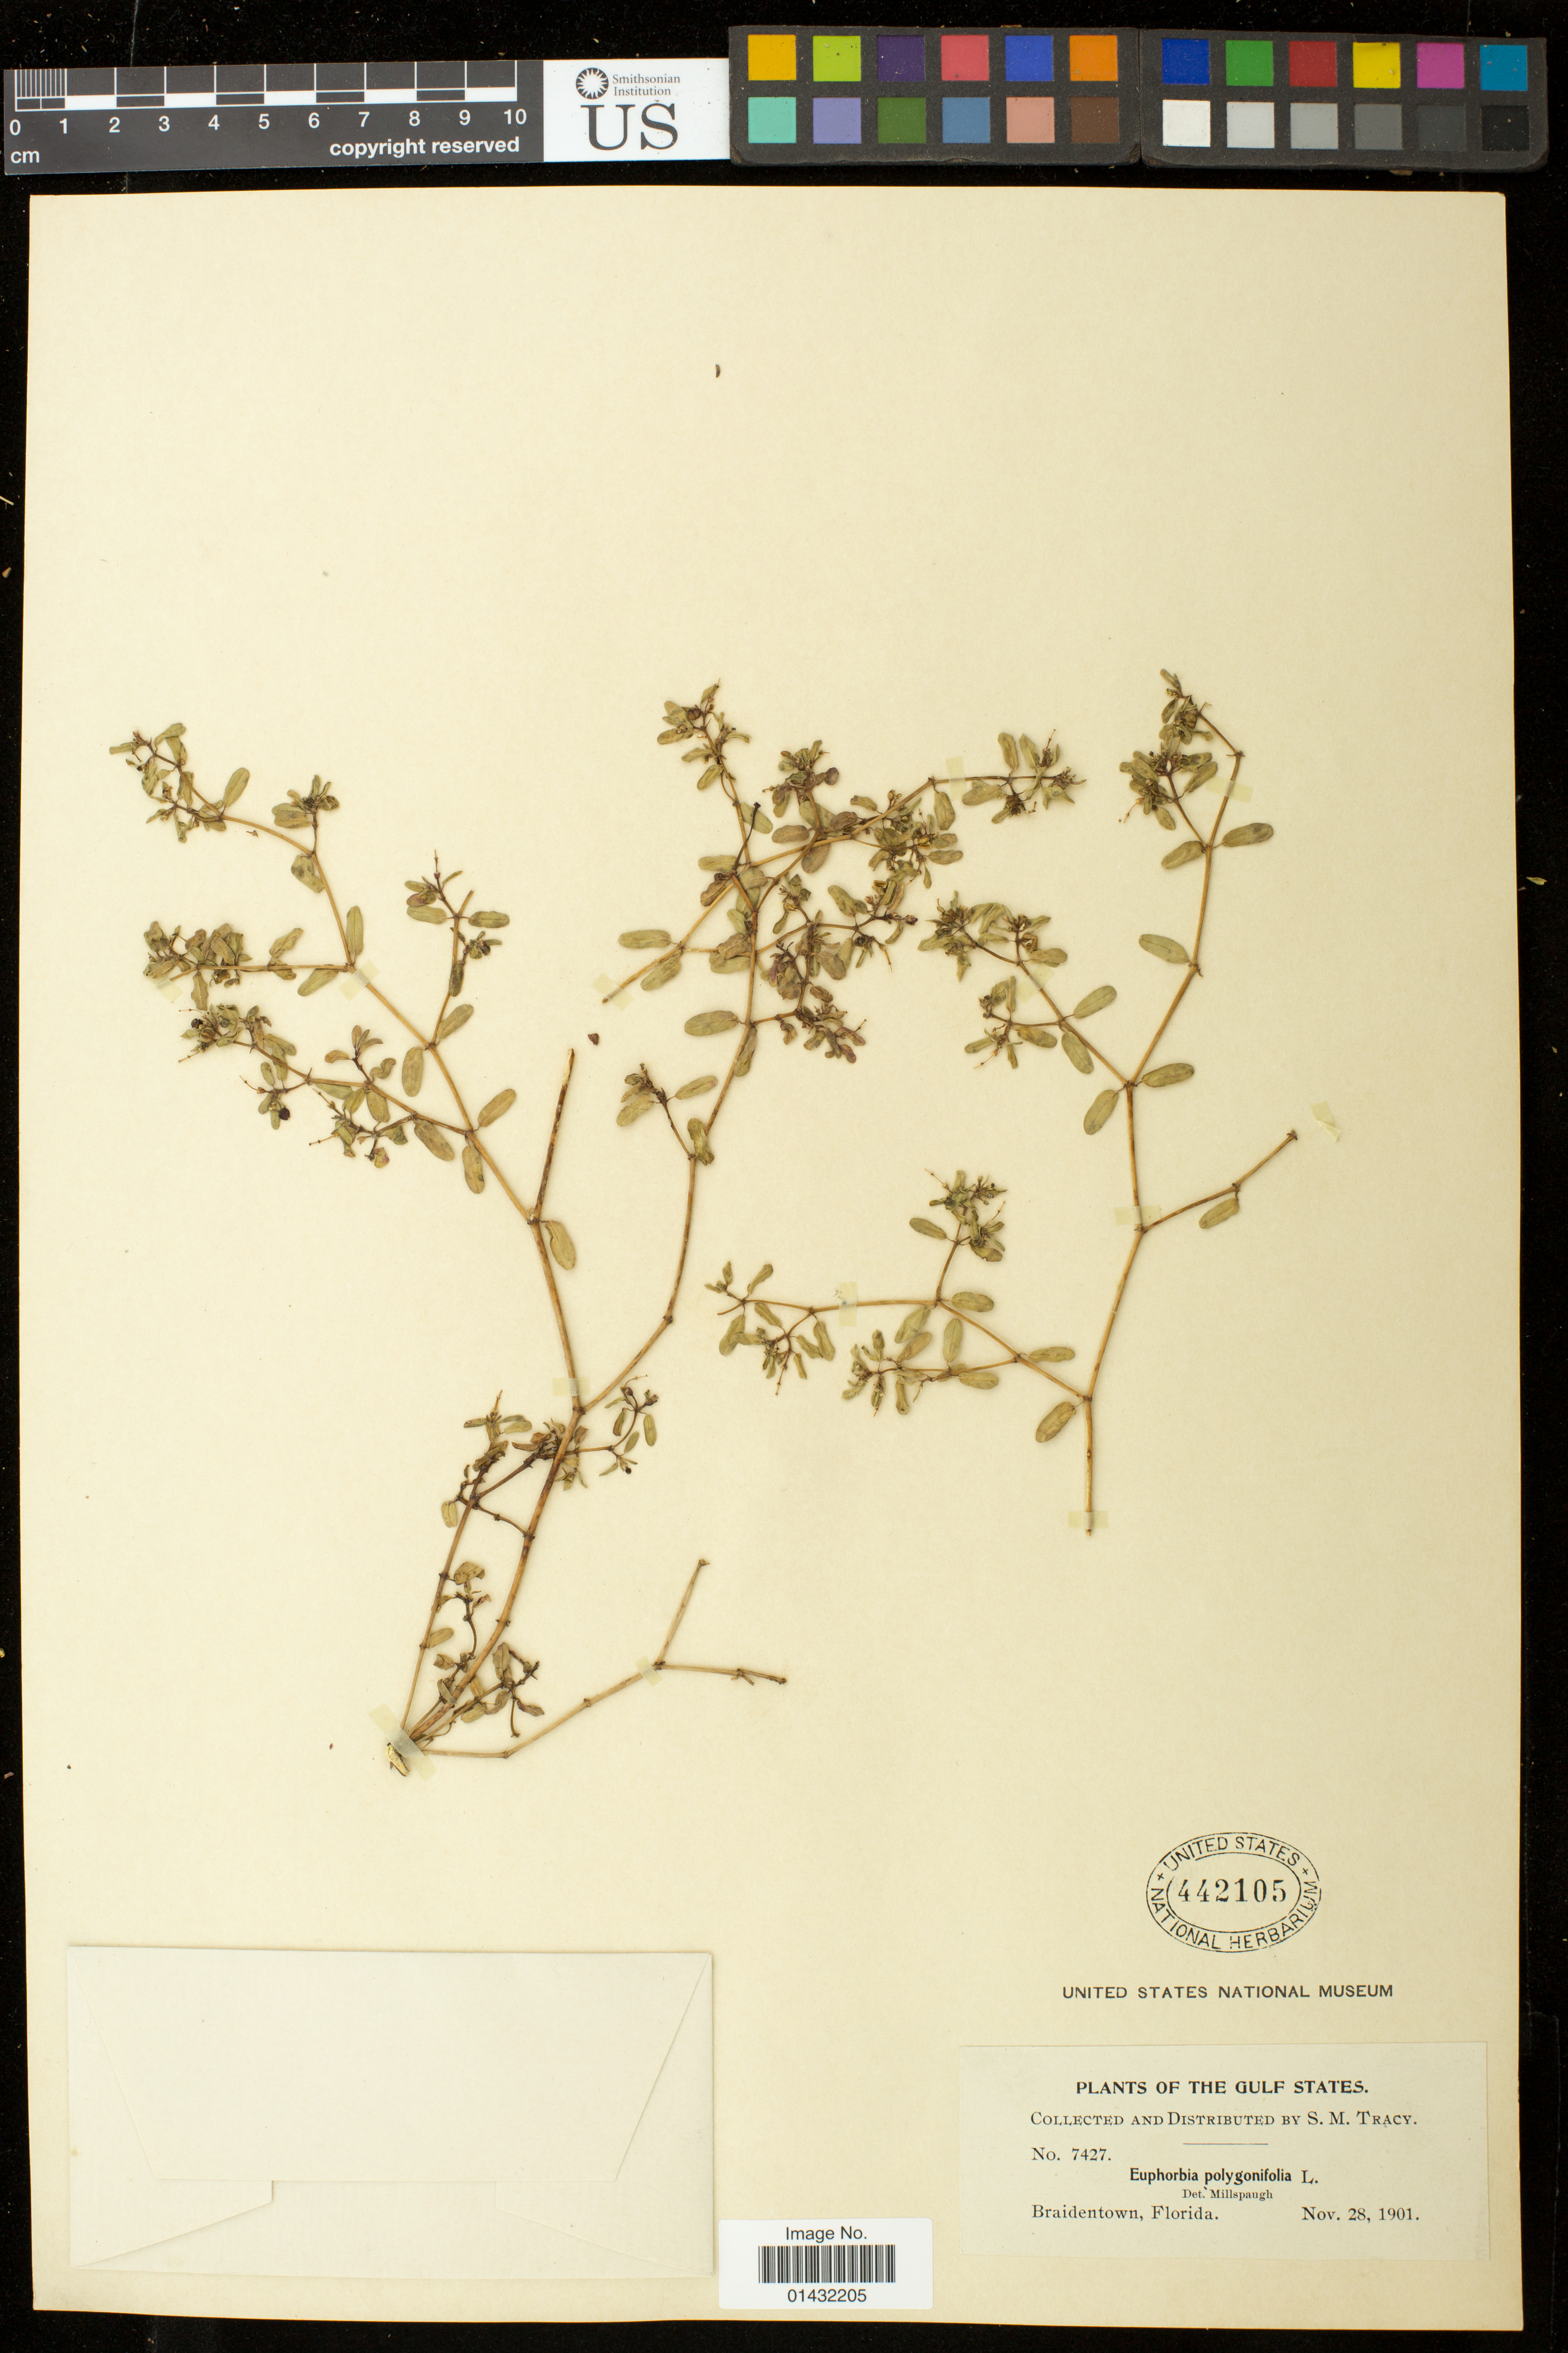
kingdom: Plantae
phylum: Tracheophyta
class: Magnoliopsida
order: Malpighiales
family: Euphorbiaceae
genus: Euphorbia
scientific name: Euphorbia bombensis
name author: Jacq.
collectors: S. M. Tracy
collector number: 7427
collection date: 1901-11-28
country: United States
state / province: Florida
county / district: Manatee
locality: Braidentown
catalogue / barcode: US 442105